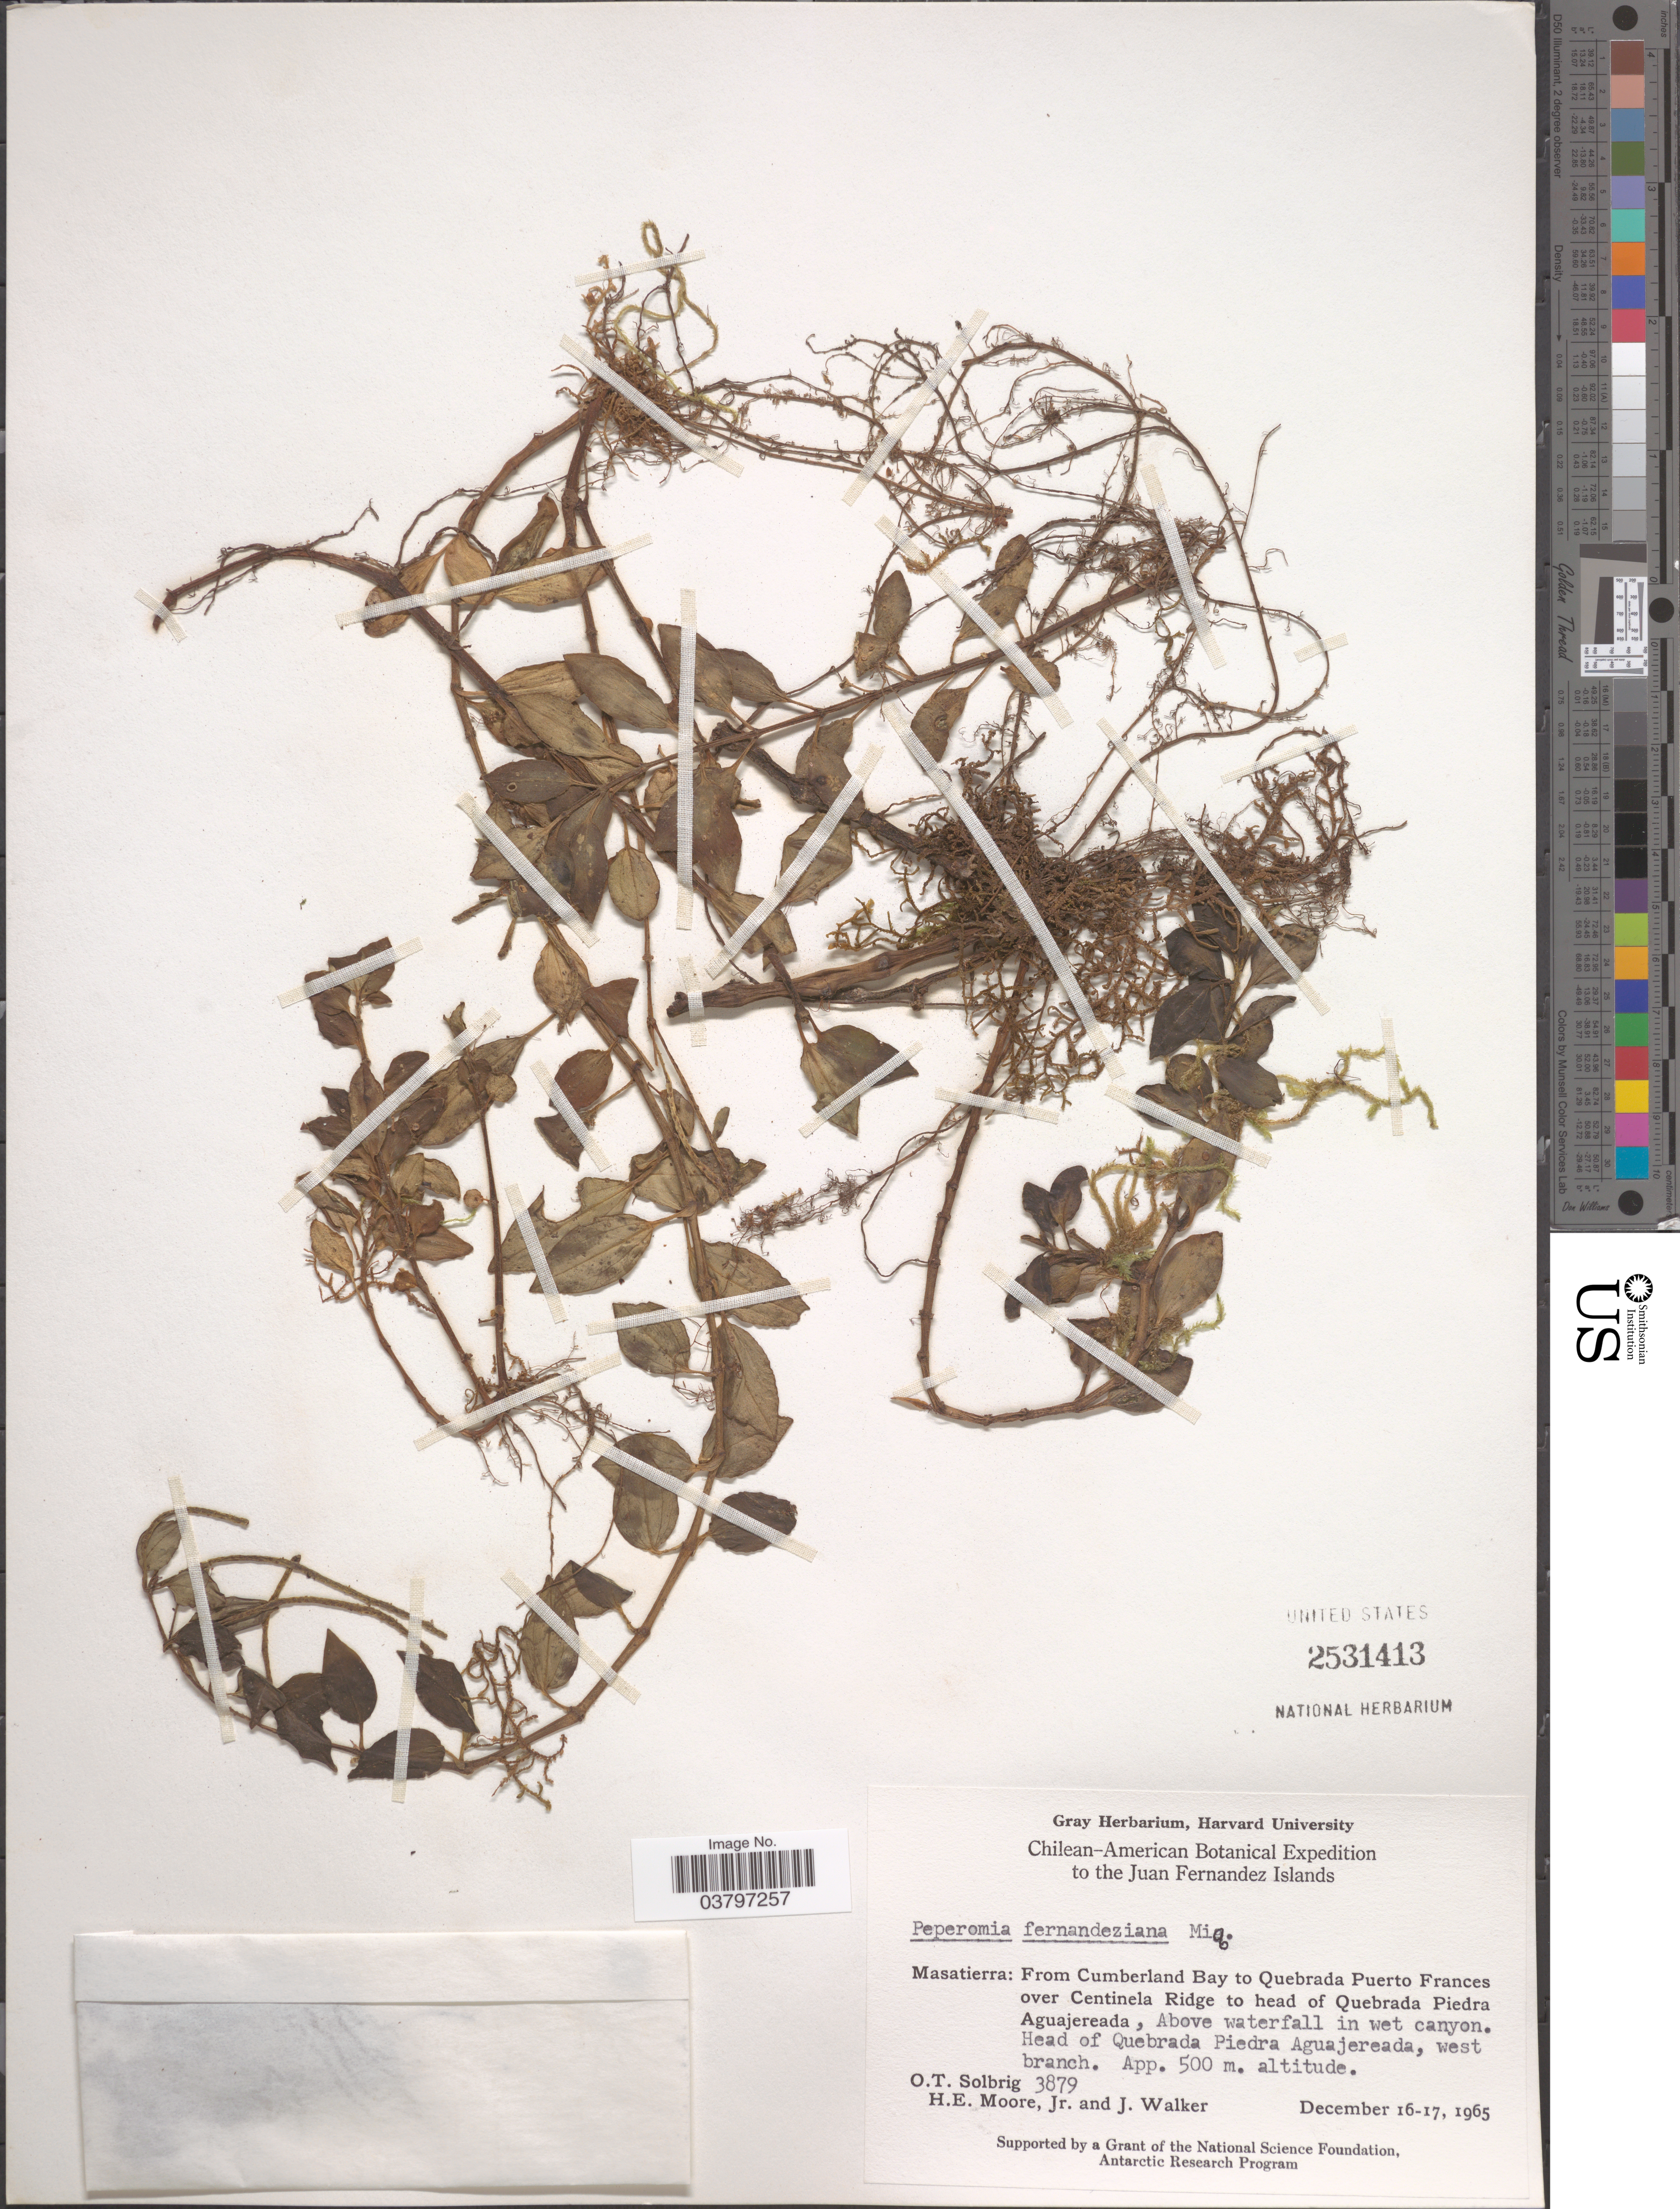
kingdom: Plantae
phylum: Tracheophyta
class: Magnoliopsida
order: Piperales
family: Piperaceae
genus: Peperomia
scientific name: Peperomia fernandeziana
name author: Miq.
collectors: O. T. Solbrig, H. Moore & J. Walker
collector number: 3879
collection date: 1965-12-16/1965-12-17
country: Chile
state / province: Valparaíso (V)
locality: To the Juan Fernandez Islands. Masatierra: From Cumberland Bay to Quebrada Puerto Frances over Centinela Ridge to head of Quebrada Piedra Aguajereada, Above waterfall n wet canyon. Head of Quebrada Piedra Aguajereada, west branch.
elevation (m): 500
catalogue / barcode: US 2531413